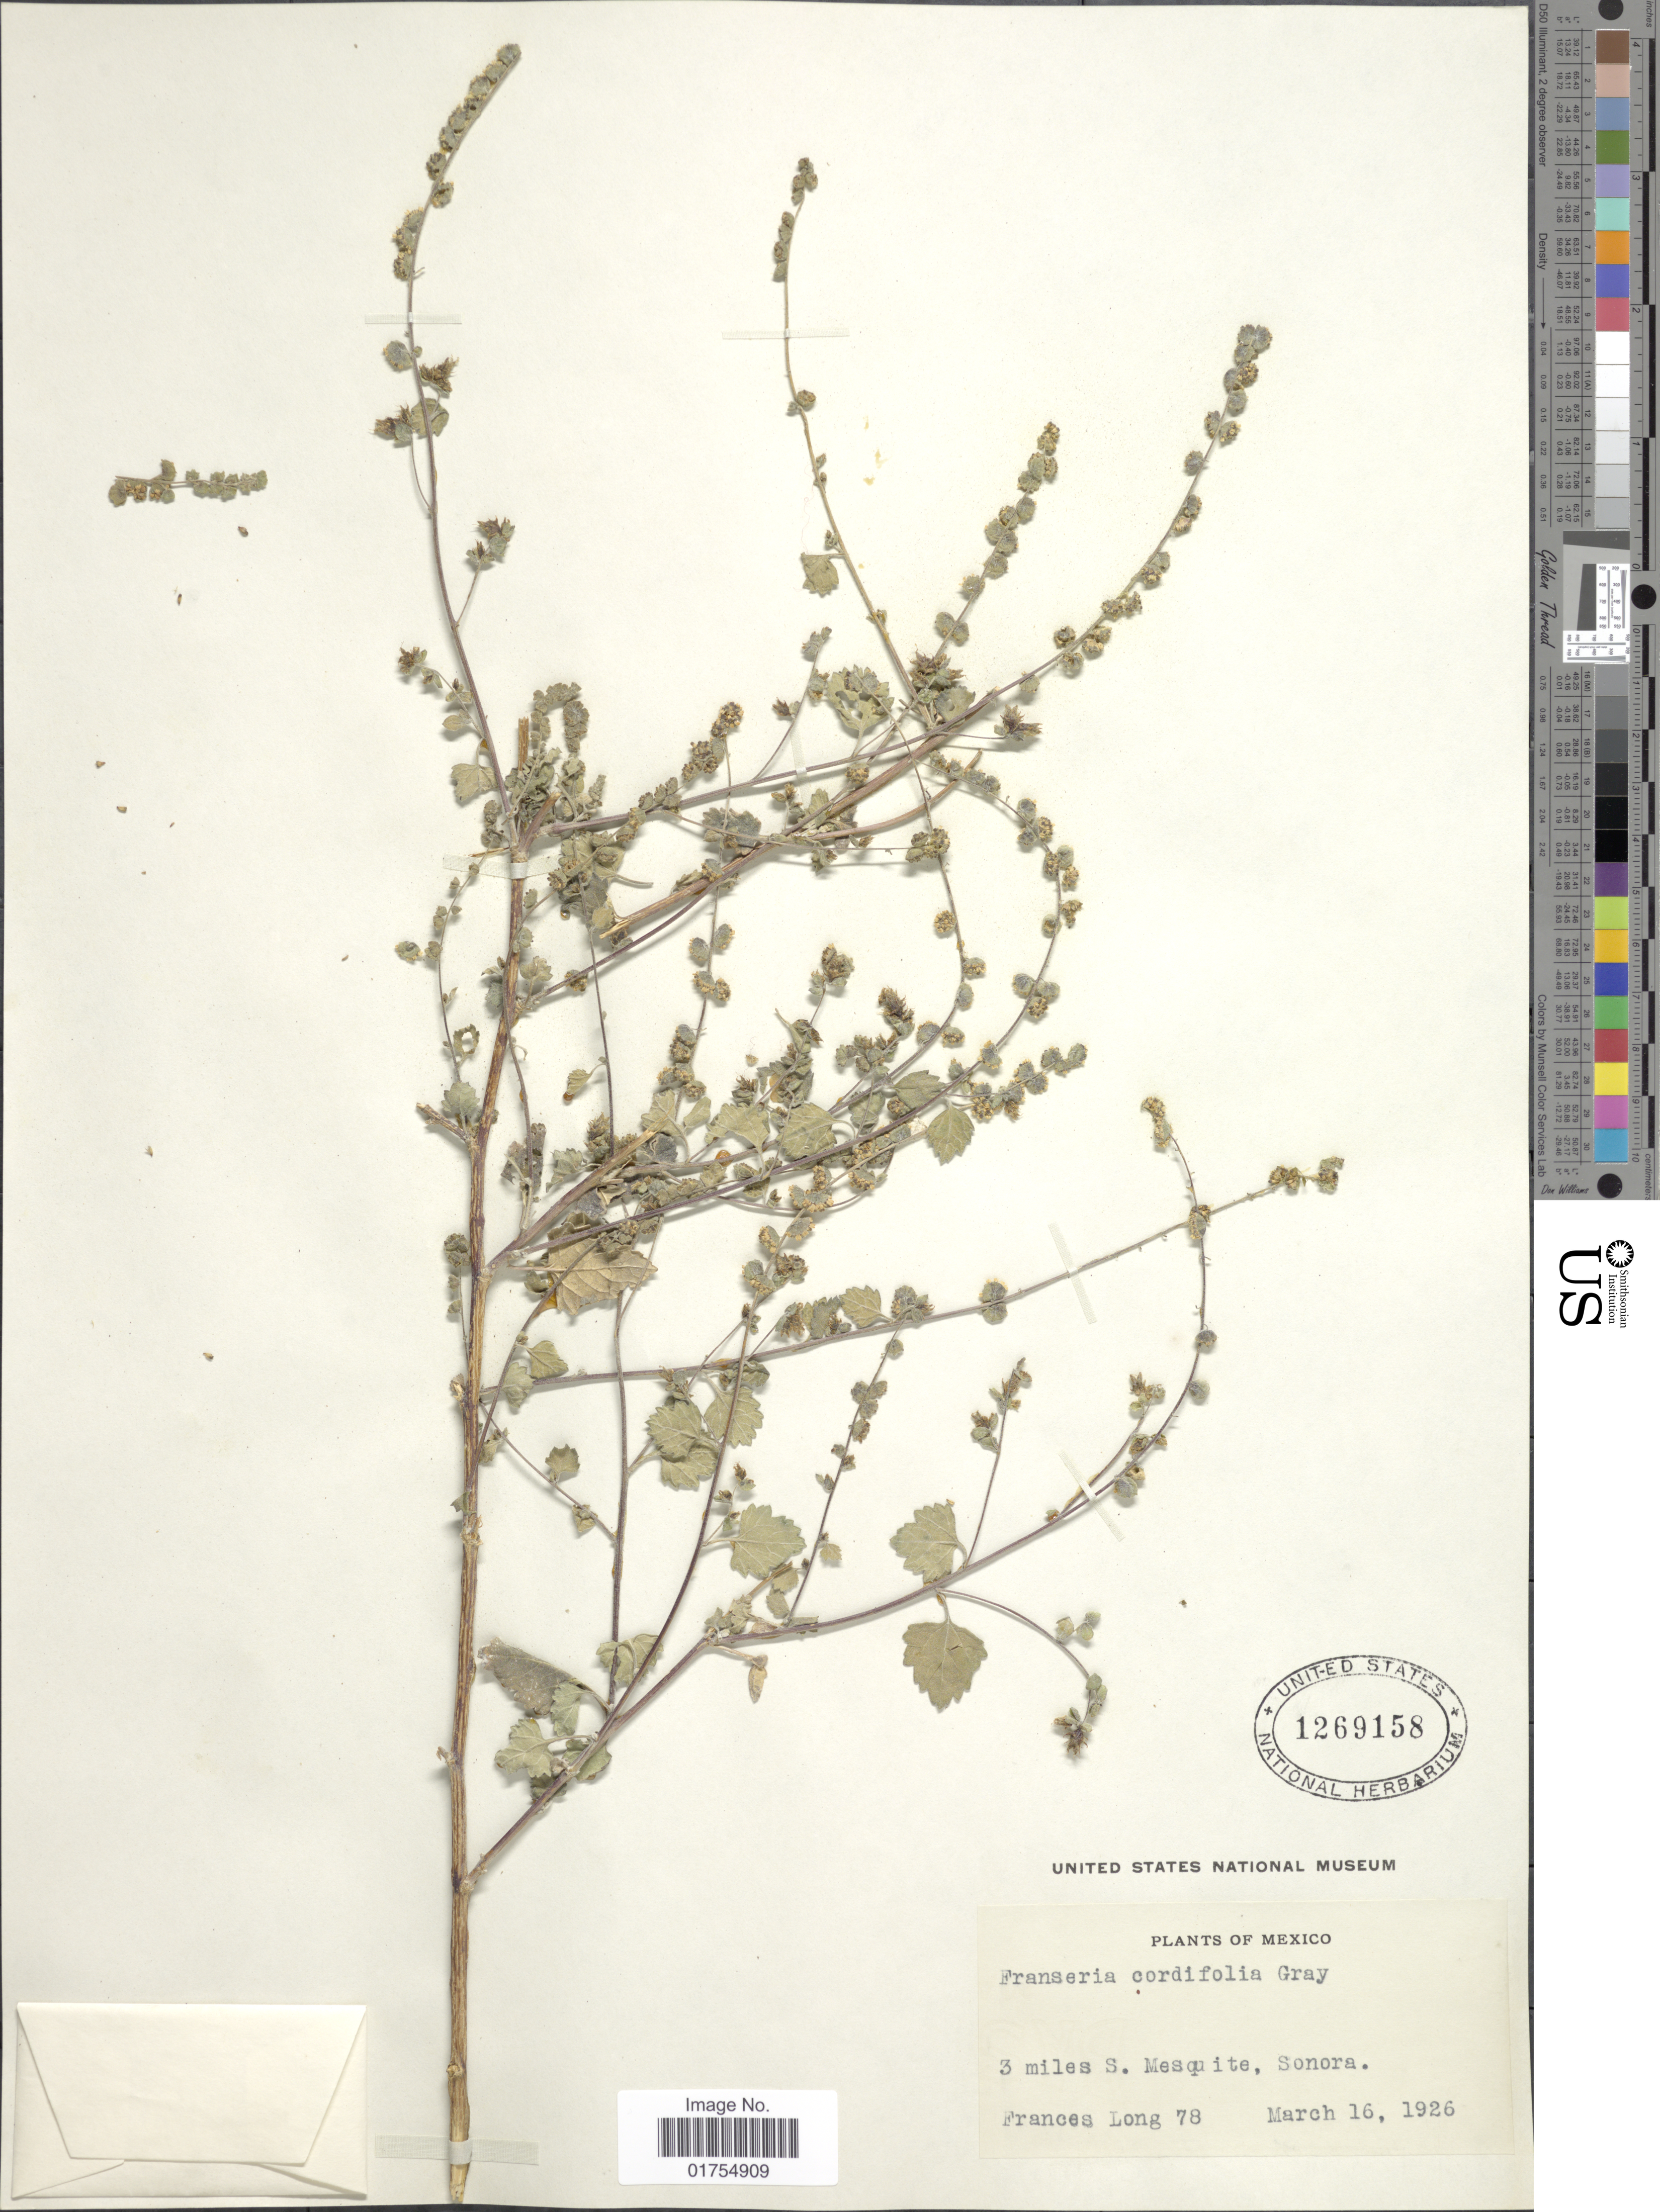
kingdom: Plantae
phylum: Tracheophyta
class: Magnoliopsida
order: Asterales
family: Asteraceae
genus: Franseria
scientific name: Franseria cordifolia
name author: A. Gray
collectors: F. Long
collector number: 78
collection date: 1926-03-16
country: Mexico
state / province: Sonora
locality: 3 miles S. Mesquite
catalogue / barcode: US 1269158